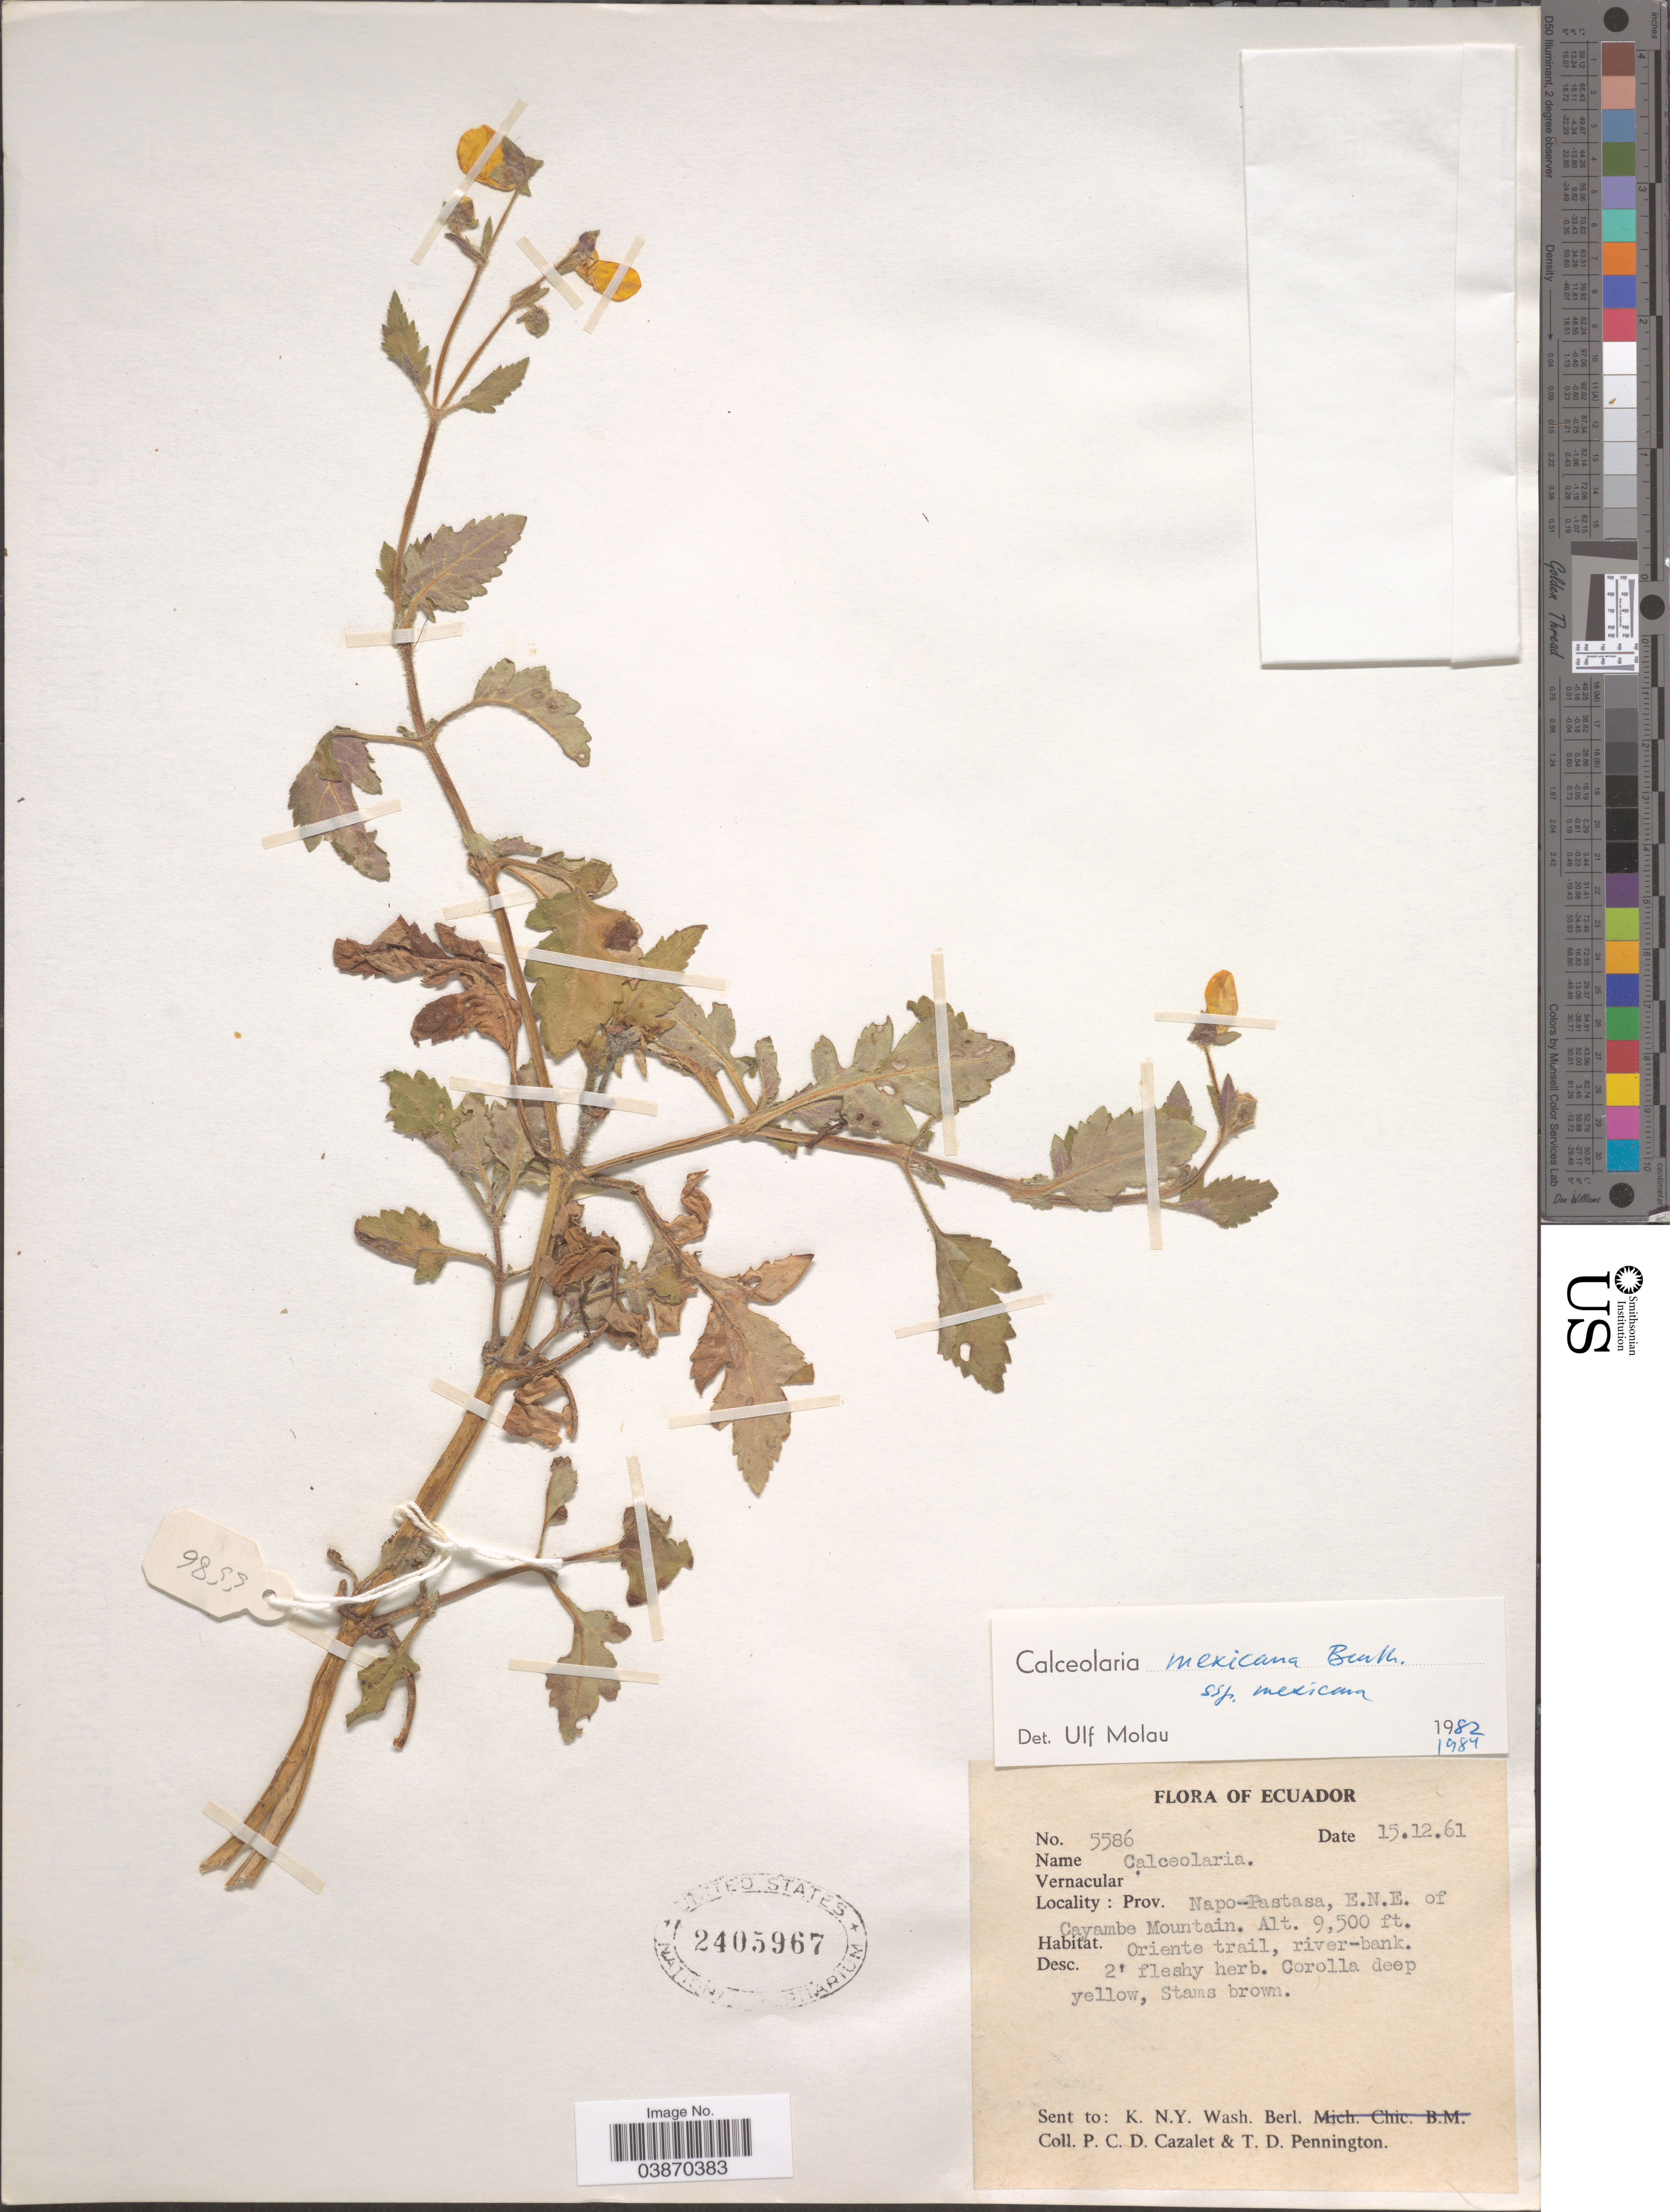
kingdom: Plantae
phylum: Tracheophyta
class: Magnoliopsida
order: Lamiales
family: Calceolariaceae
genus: Calceolaria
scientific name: Calceolaria mexicana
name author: Benth.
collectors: P. C. D. Cazalet & T. D. Pennington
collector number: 5586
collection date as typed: Transcribed d/m/y: 15/12/61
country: Ecuador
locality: Prov. Napo-Pastasa, E.N.E. of Cayambe Mountain. Oriente trail, river-bank.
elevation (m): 2896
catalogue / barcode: US 2405967